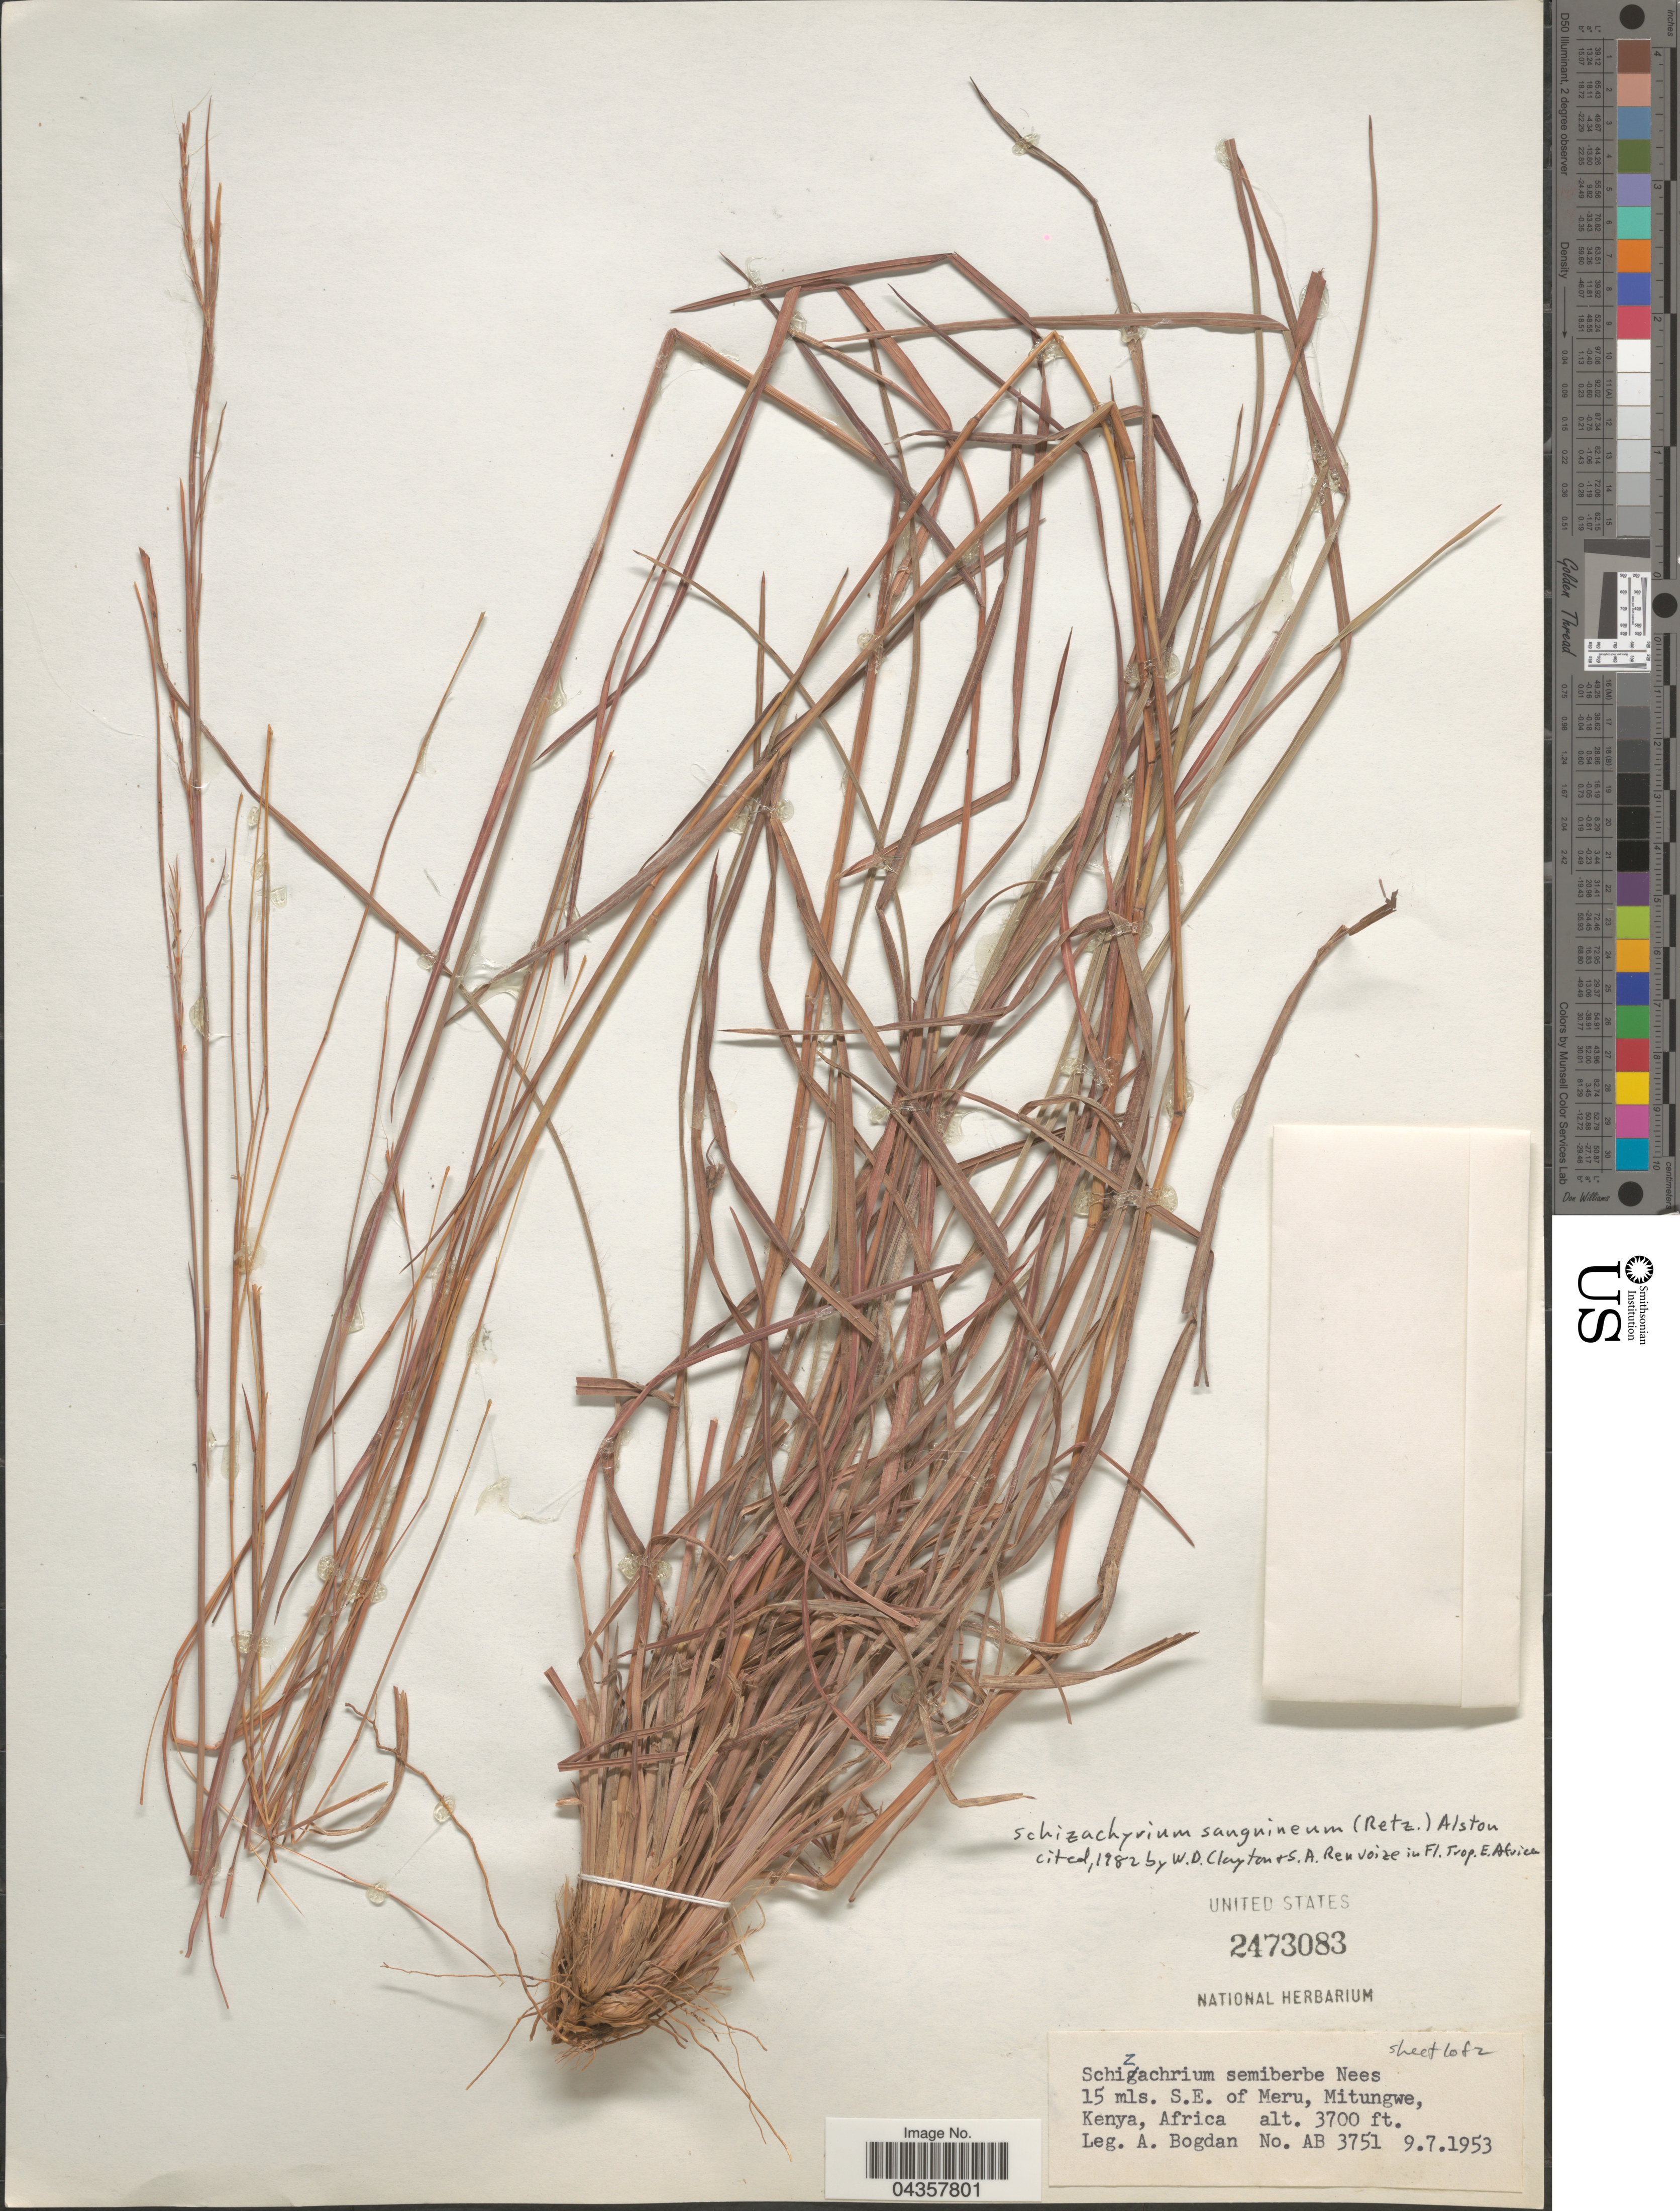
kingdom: Plantae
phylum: Tracheophyta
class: Liliopsida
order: Poales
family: Poaceae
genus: Schizachyrium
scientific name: Schizachyrium sanguineum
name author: (Retz.) Alston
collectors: A. Bogdan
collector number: AB3751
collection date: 1953-07-09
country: Kenya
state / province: Meru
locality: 15 mls. S.E. of Meru, Mitungwe.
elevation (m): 1128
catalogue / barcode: US 2473083